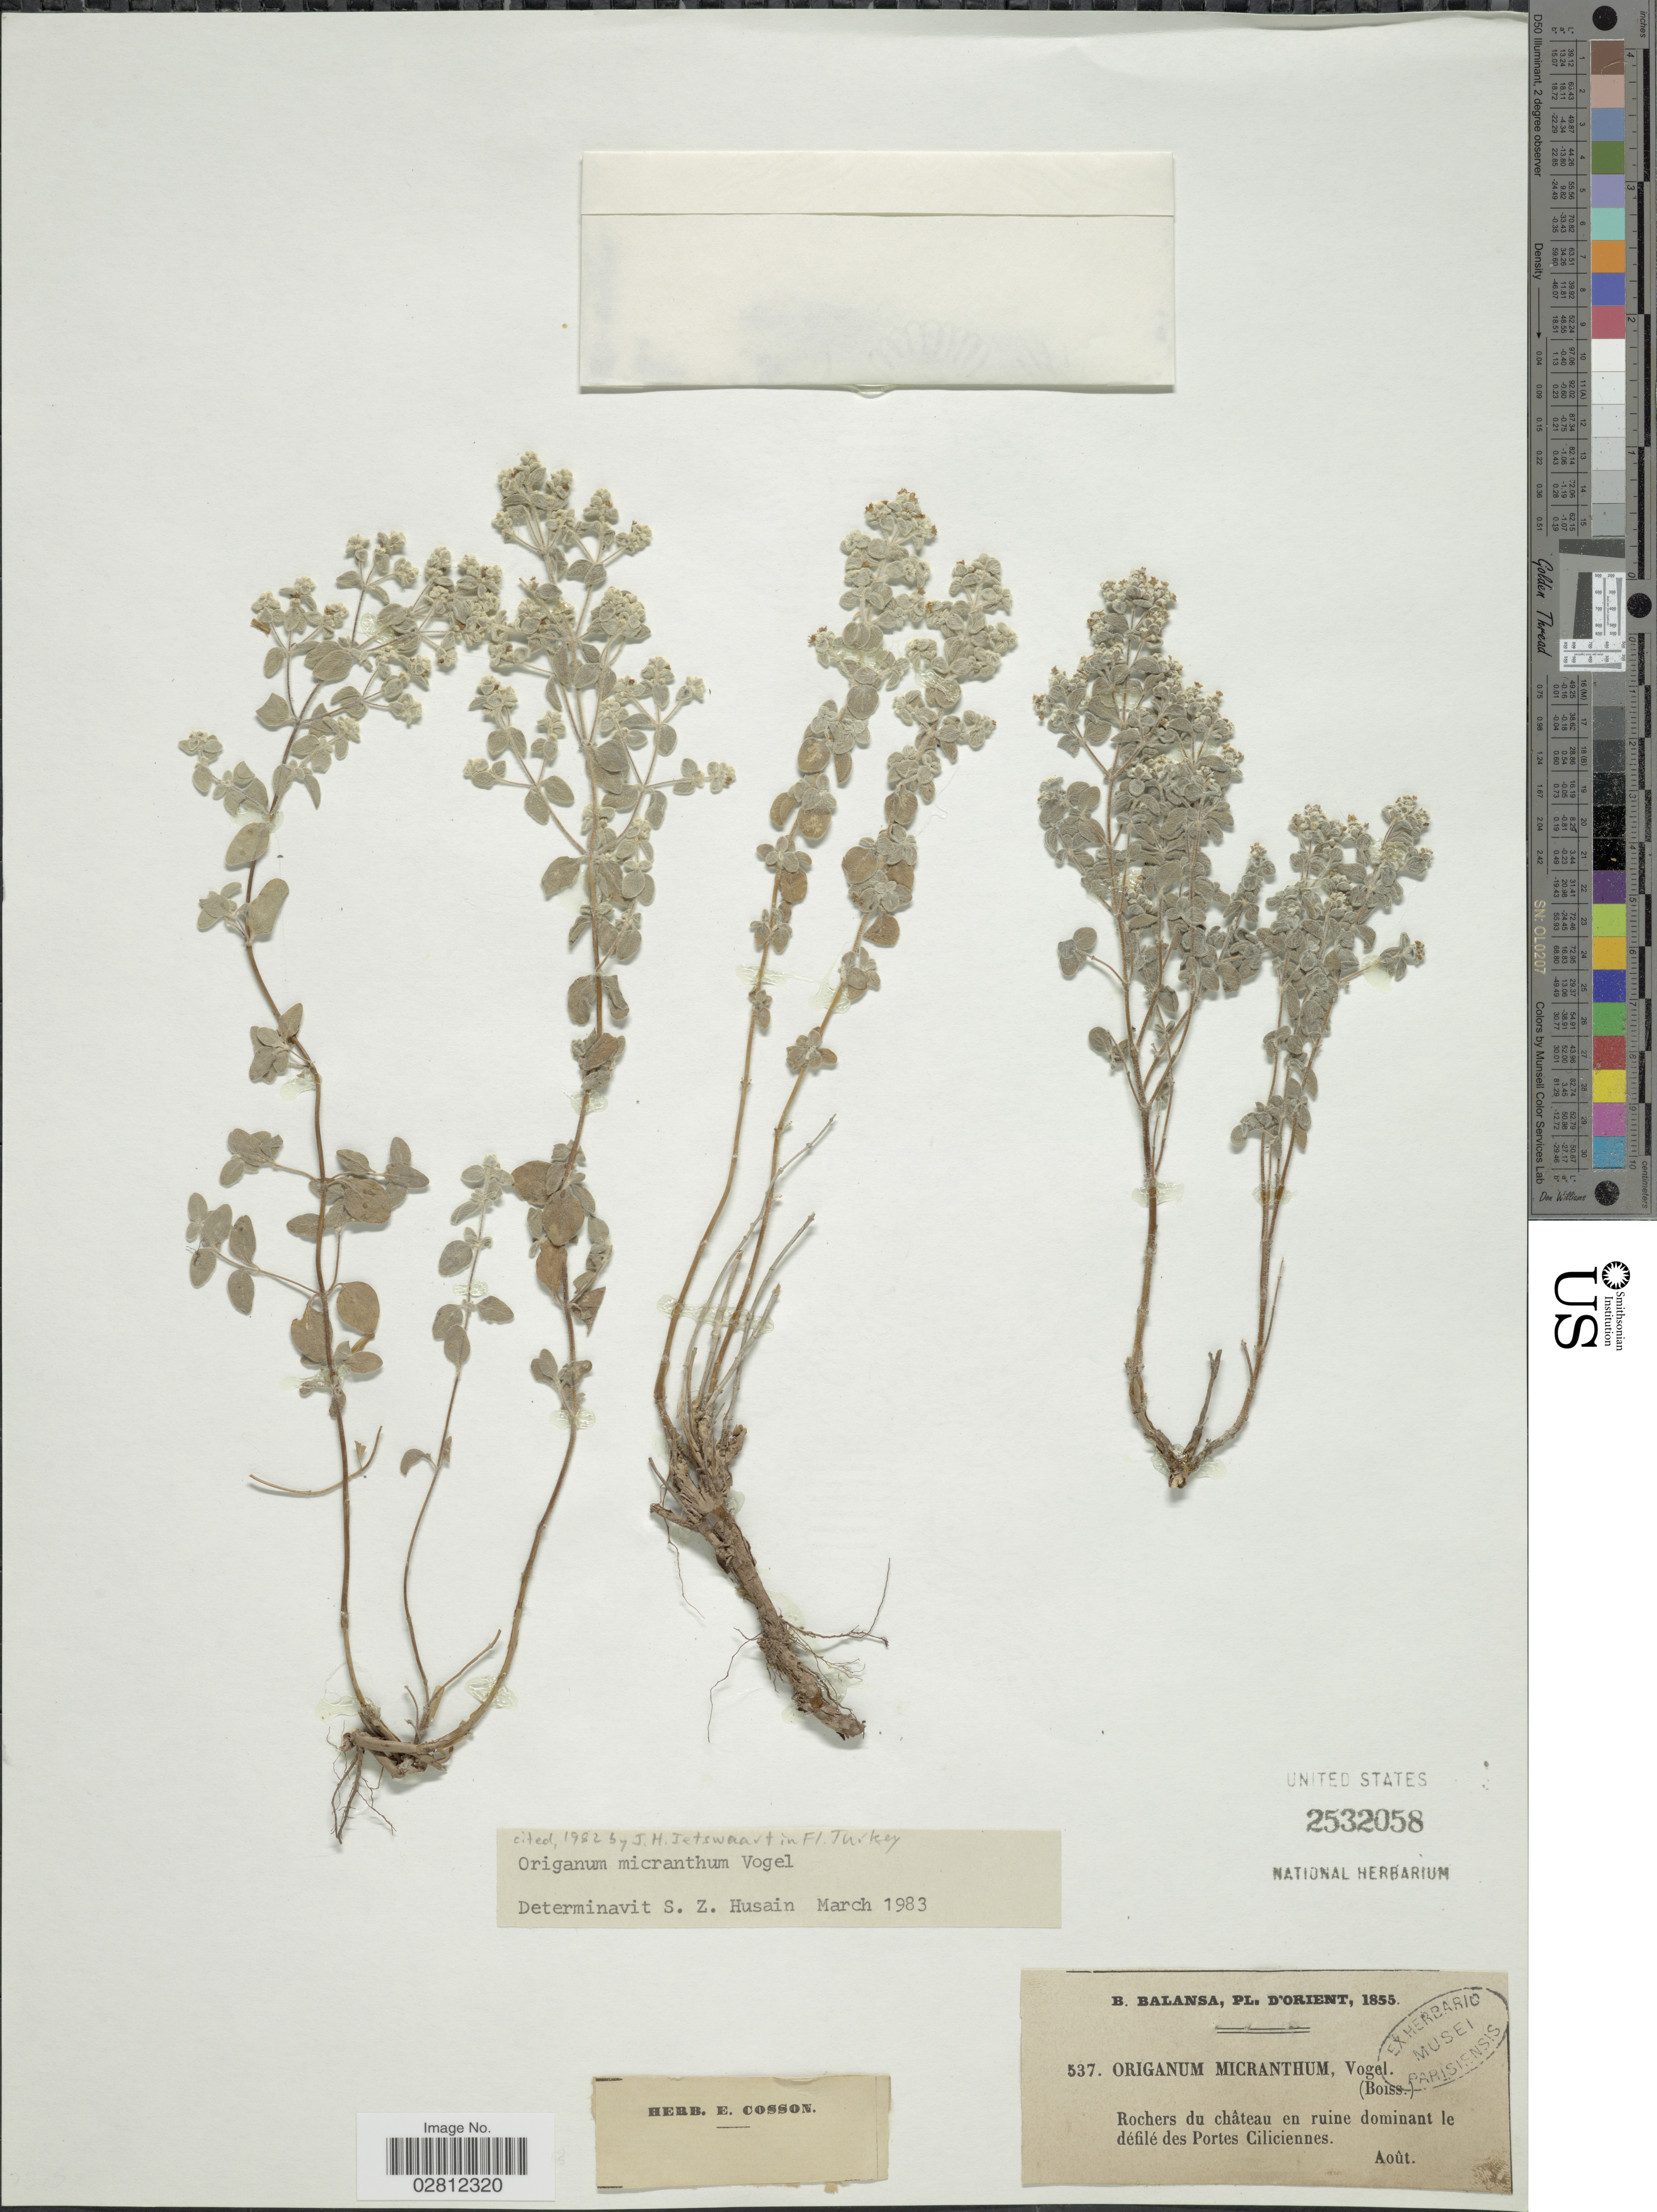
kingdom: Plantae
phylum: Tracheophyta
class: Magnoliopsida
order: Lamiales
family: Lamiaceae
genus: Origanum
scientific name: Origanum micranthum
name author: Colla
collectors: B. Balansa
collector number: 537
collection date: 1855-08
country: Turkey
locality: D'Orient, Rochers du château en ruine dominant le défilé des Portes Ciliciennes.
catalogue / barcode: US 2532058